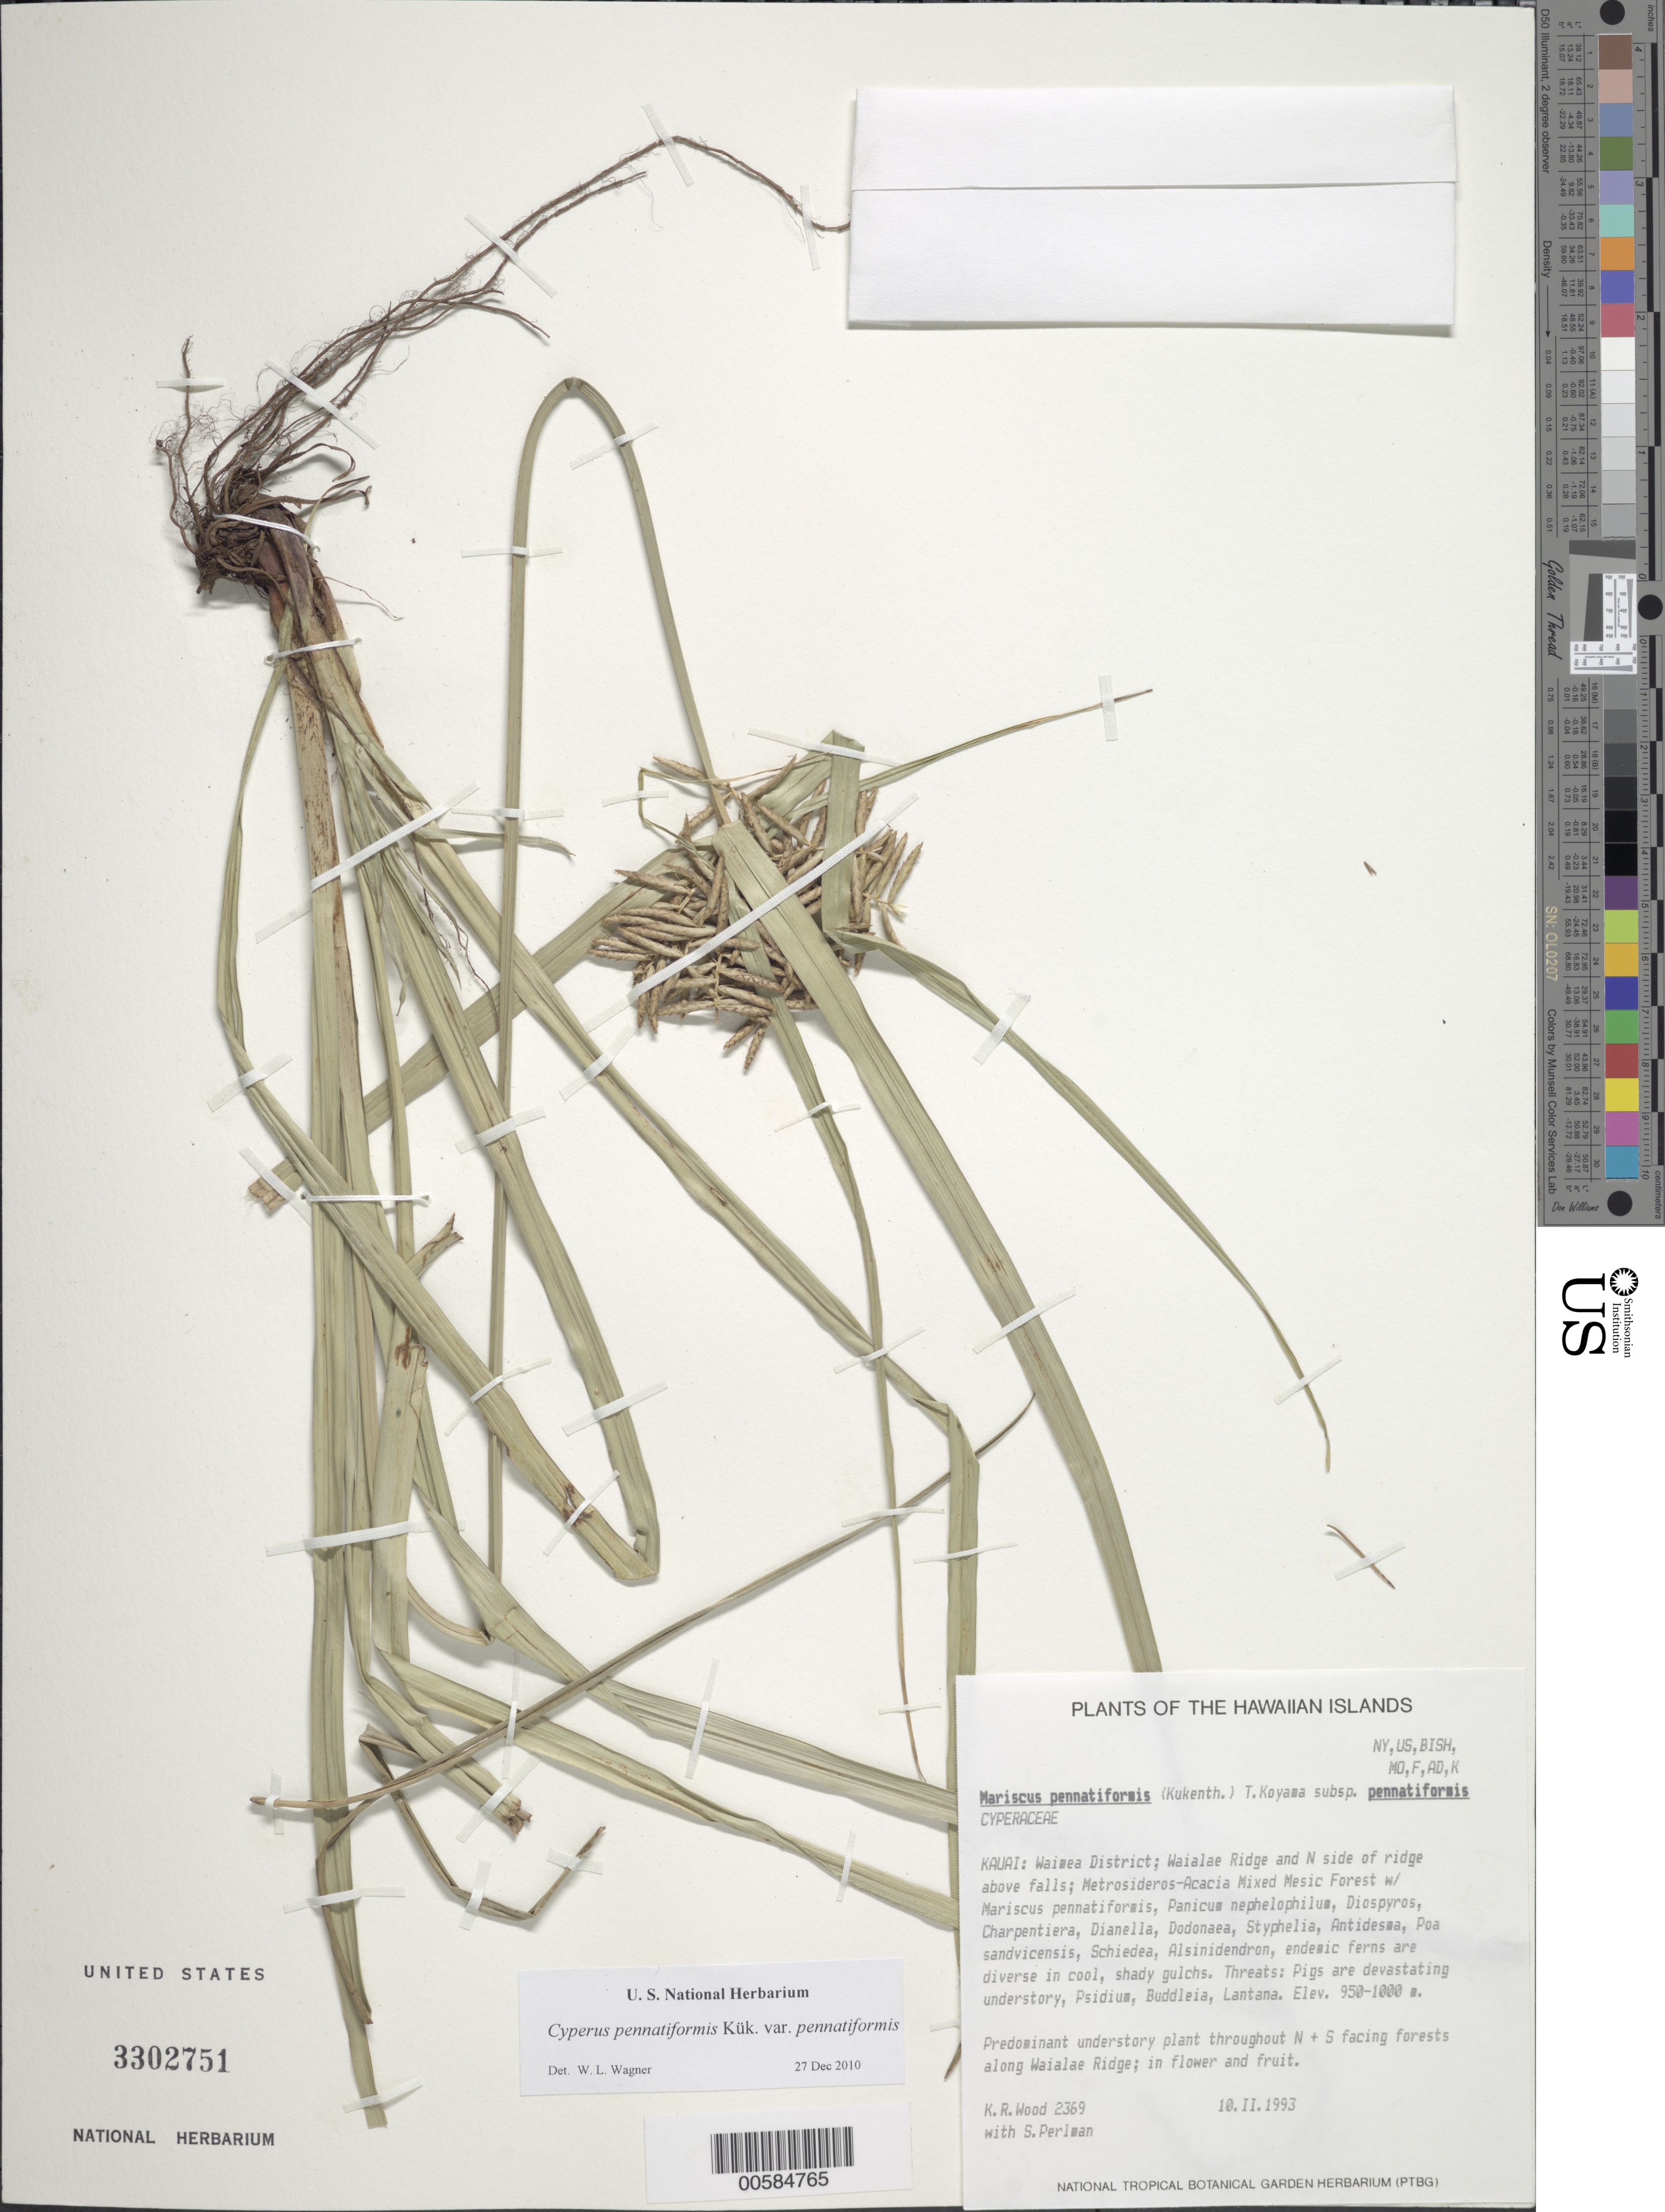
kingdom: Plantae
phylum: Tracheophyta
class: Liliopsida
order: Poales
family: Cyperaceae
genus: Cyperus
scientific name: Cyperus pennatiformis var. pennatiformis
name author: Kük.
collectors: K. R. Wood & S. P. Perlman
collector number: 2369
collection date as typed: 10 Feb 1993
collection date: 1993-02-10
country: United States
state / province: Hawaii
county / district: Kauai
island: Kaua'i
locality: Waimea Dist; Waialae Ridge and N side of ridge above falls.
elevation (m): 950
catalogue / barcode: US 3302751